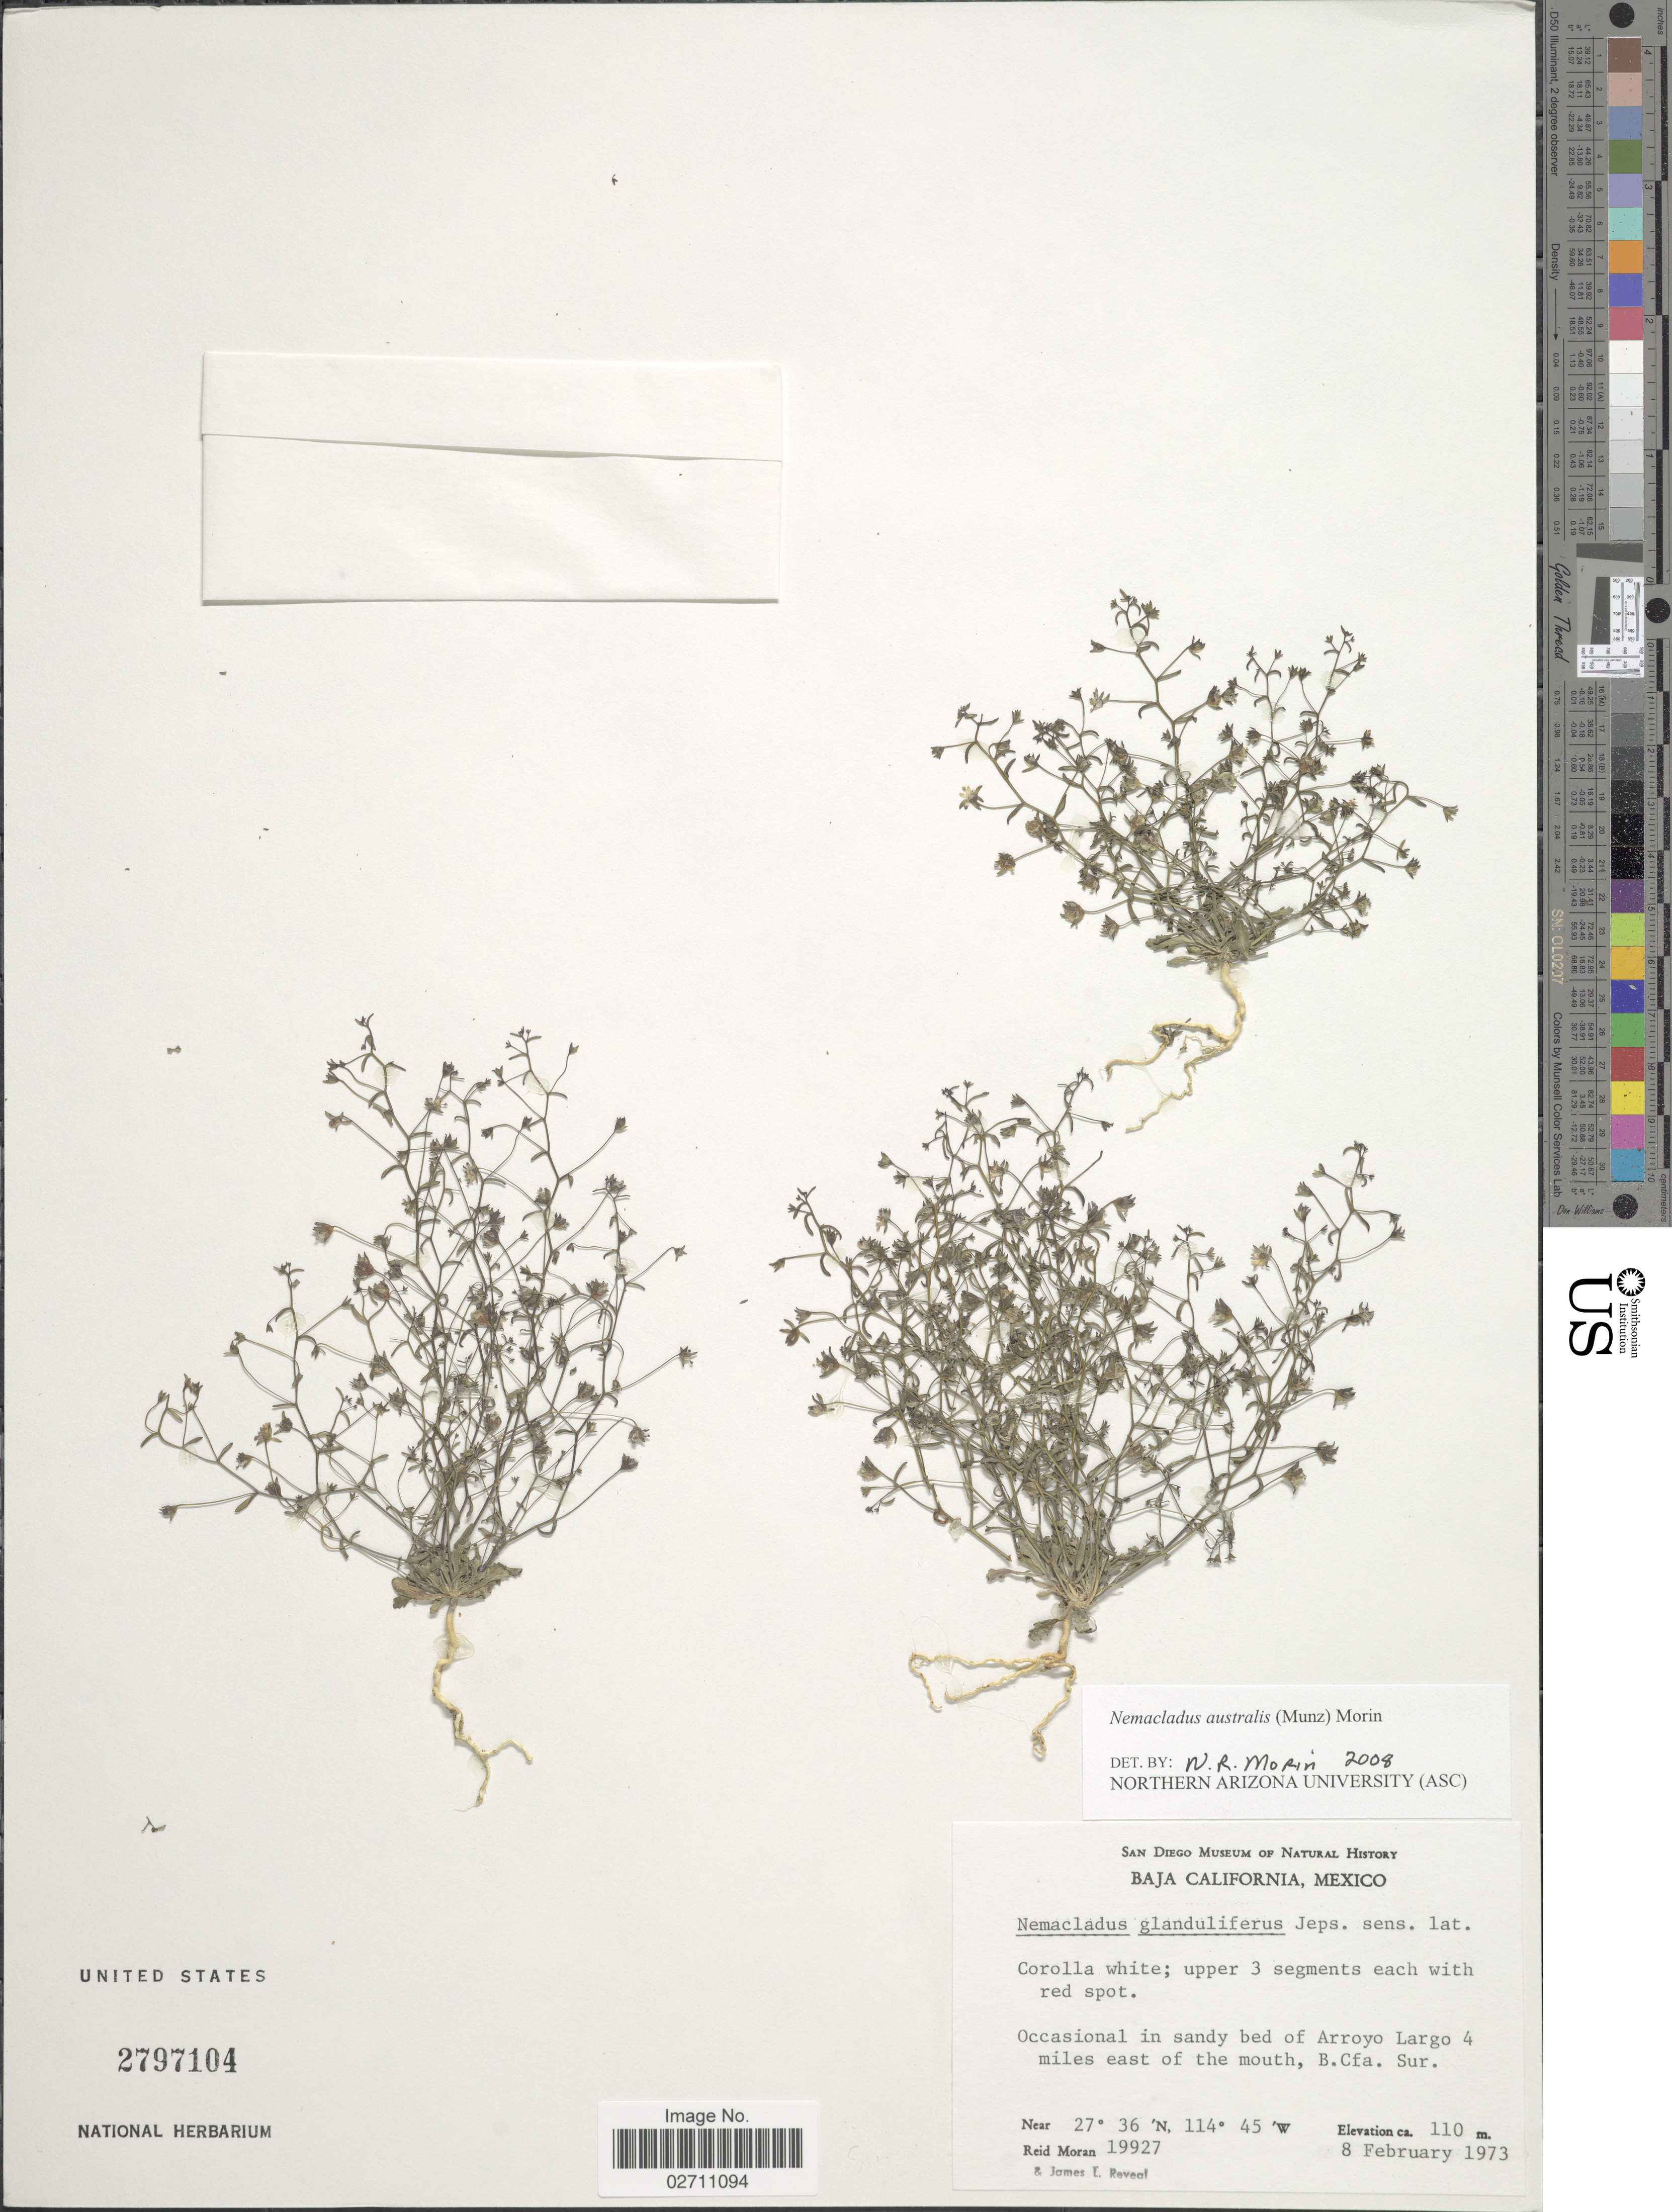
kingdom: Plantae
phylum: Tracheophyta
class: Magnoliopsida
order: Asterales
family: Campanulaceae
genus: Nemacladus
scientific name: Nemacladus australis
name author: (Munz) Morin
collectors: R. V. Moran & J. L. Reveal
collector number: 19927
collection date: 1973-02-08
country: Mexico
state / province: Baja California Sur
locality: Baja California, Mexico, Occasional in sandy bed of Arroyo Largo 4 miles east of the mouth, B. Cfa. Sur.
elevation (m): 110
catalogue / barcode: US 2797104